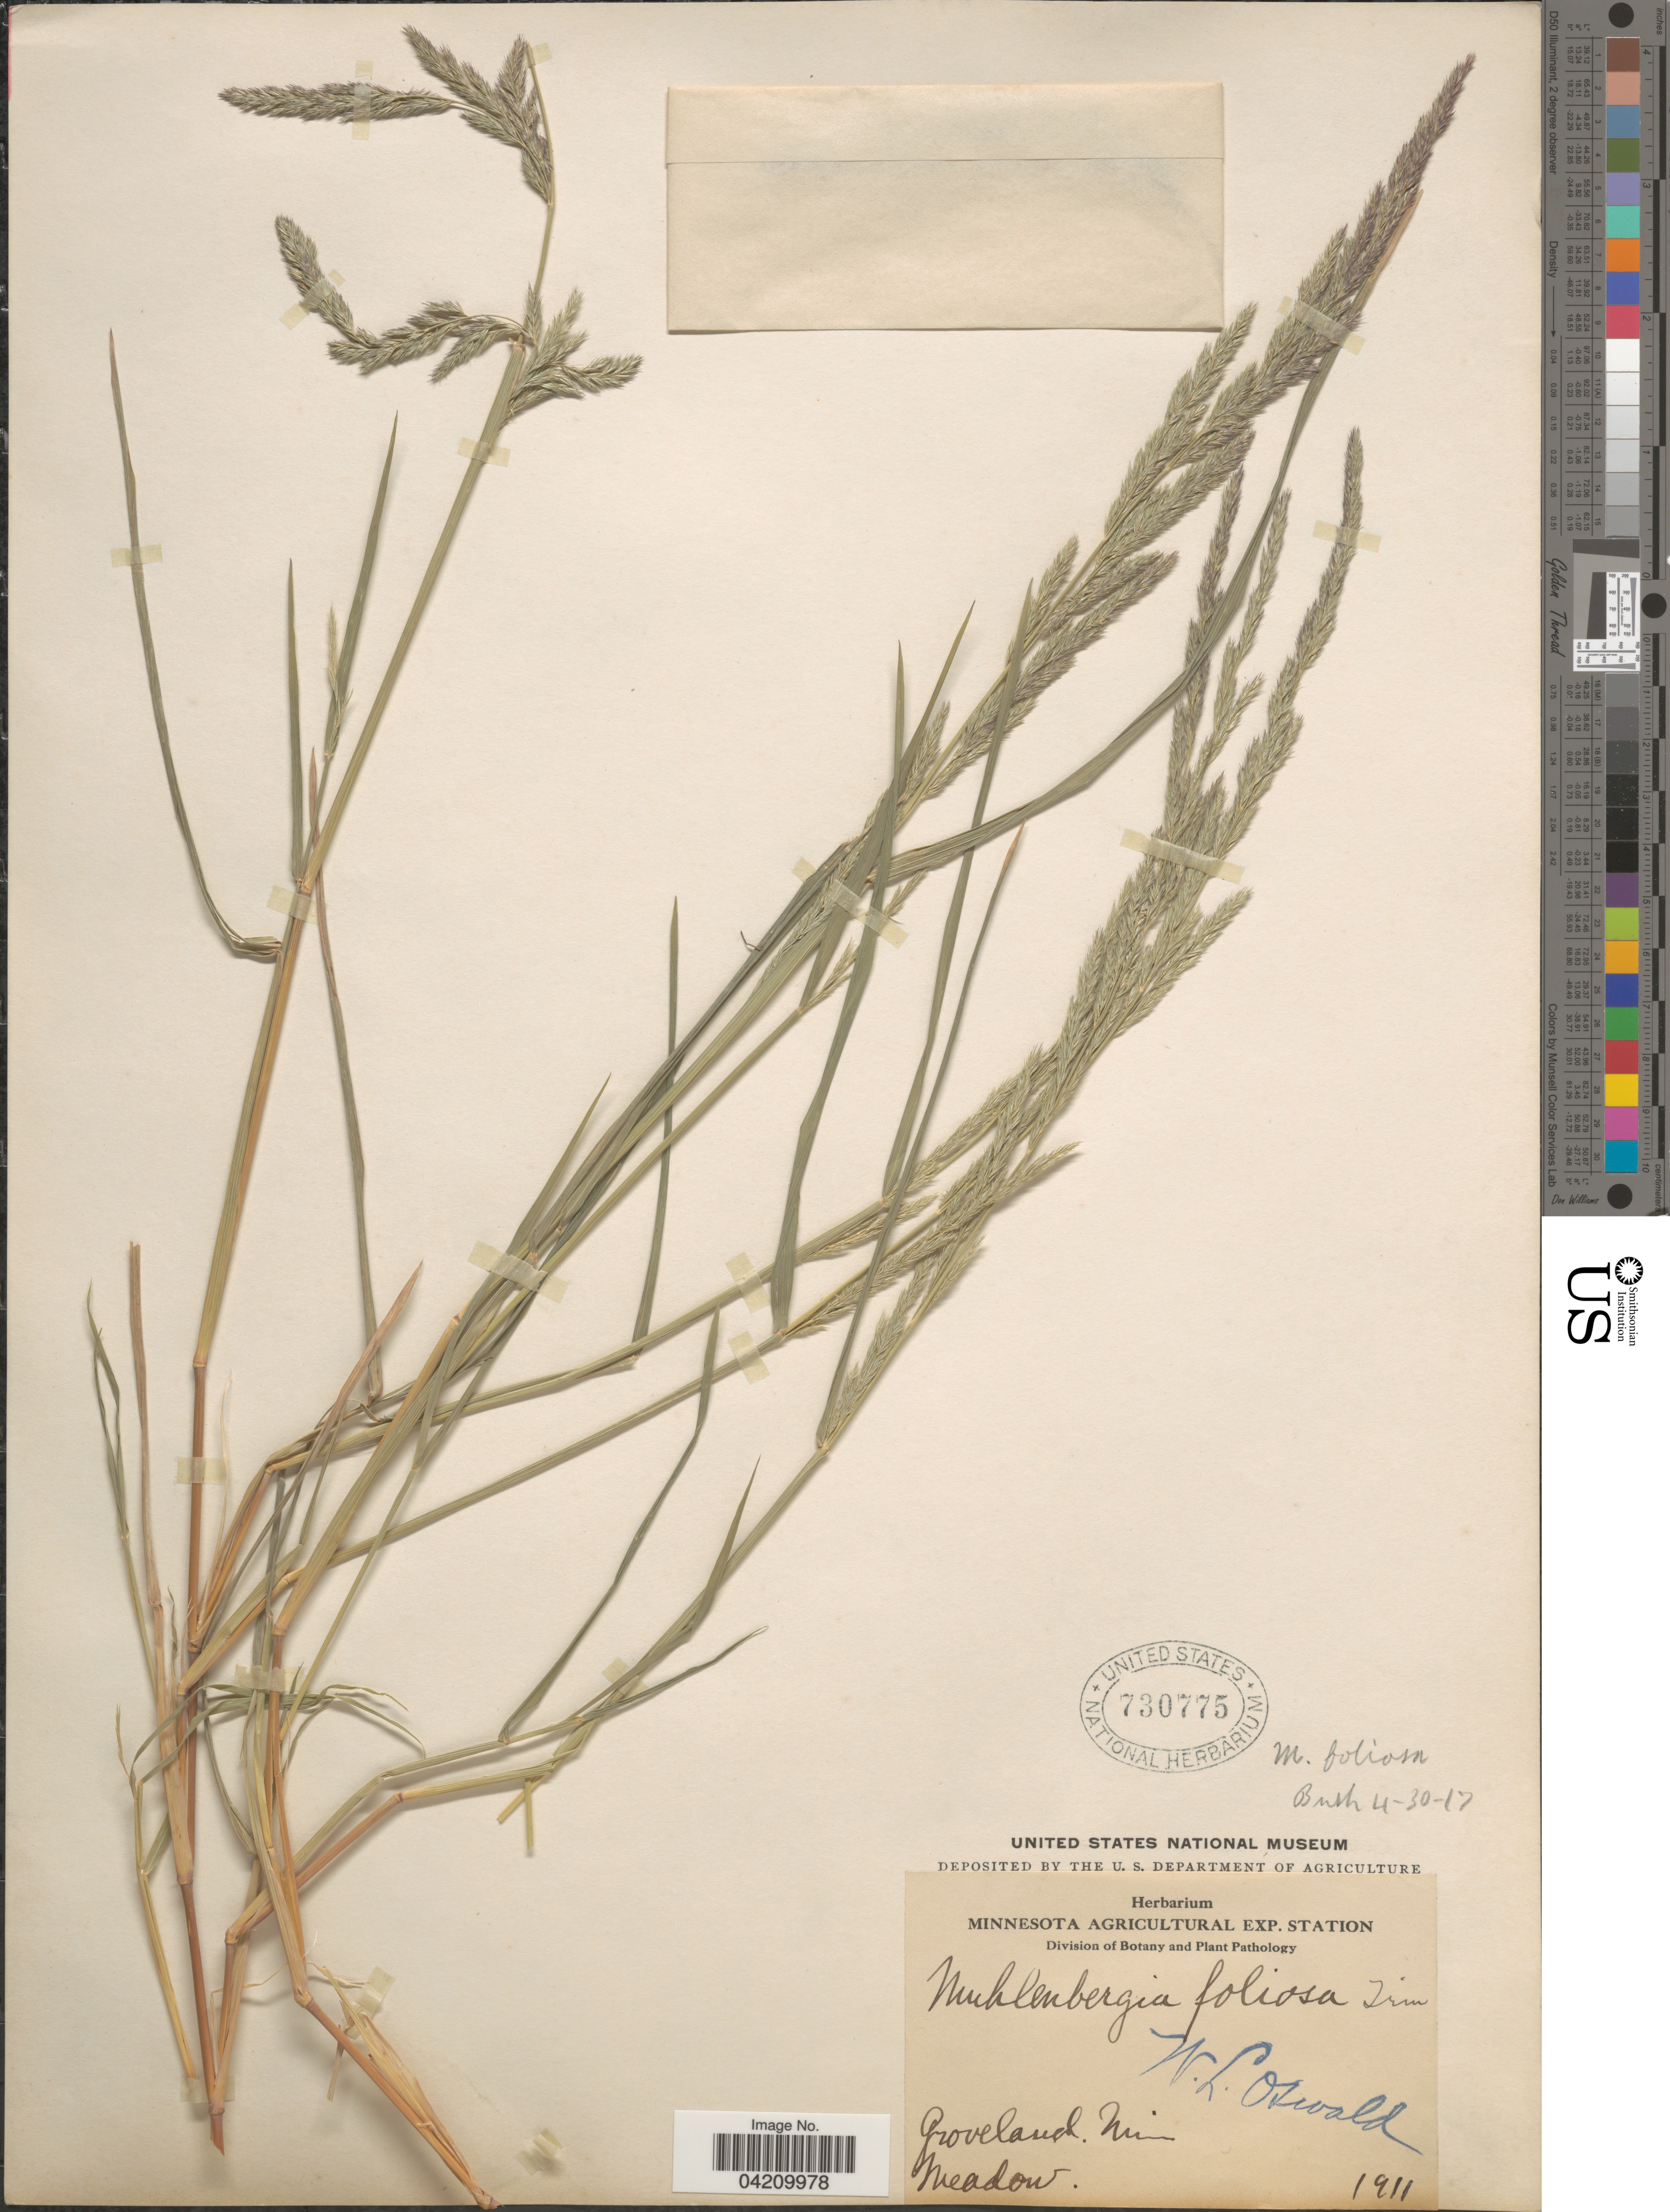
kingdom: Plantae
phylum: Tracheophyta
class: Liliopsida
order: Poales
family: Poaceae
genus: Muhlenbergia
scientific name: Muhlenbergia mexicana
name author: (L.) Trin.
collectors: W. Oswald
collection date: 1911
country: United States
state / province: Michigan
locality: Groveland.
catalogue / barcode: US 730775